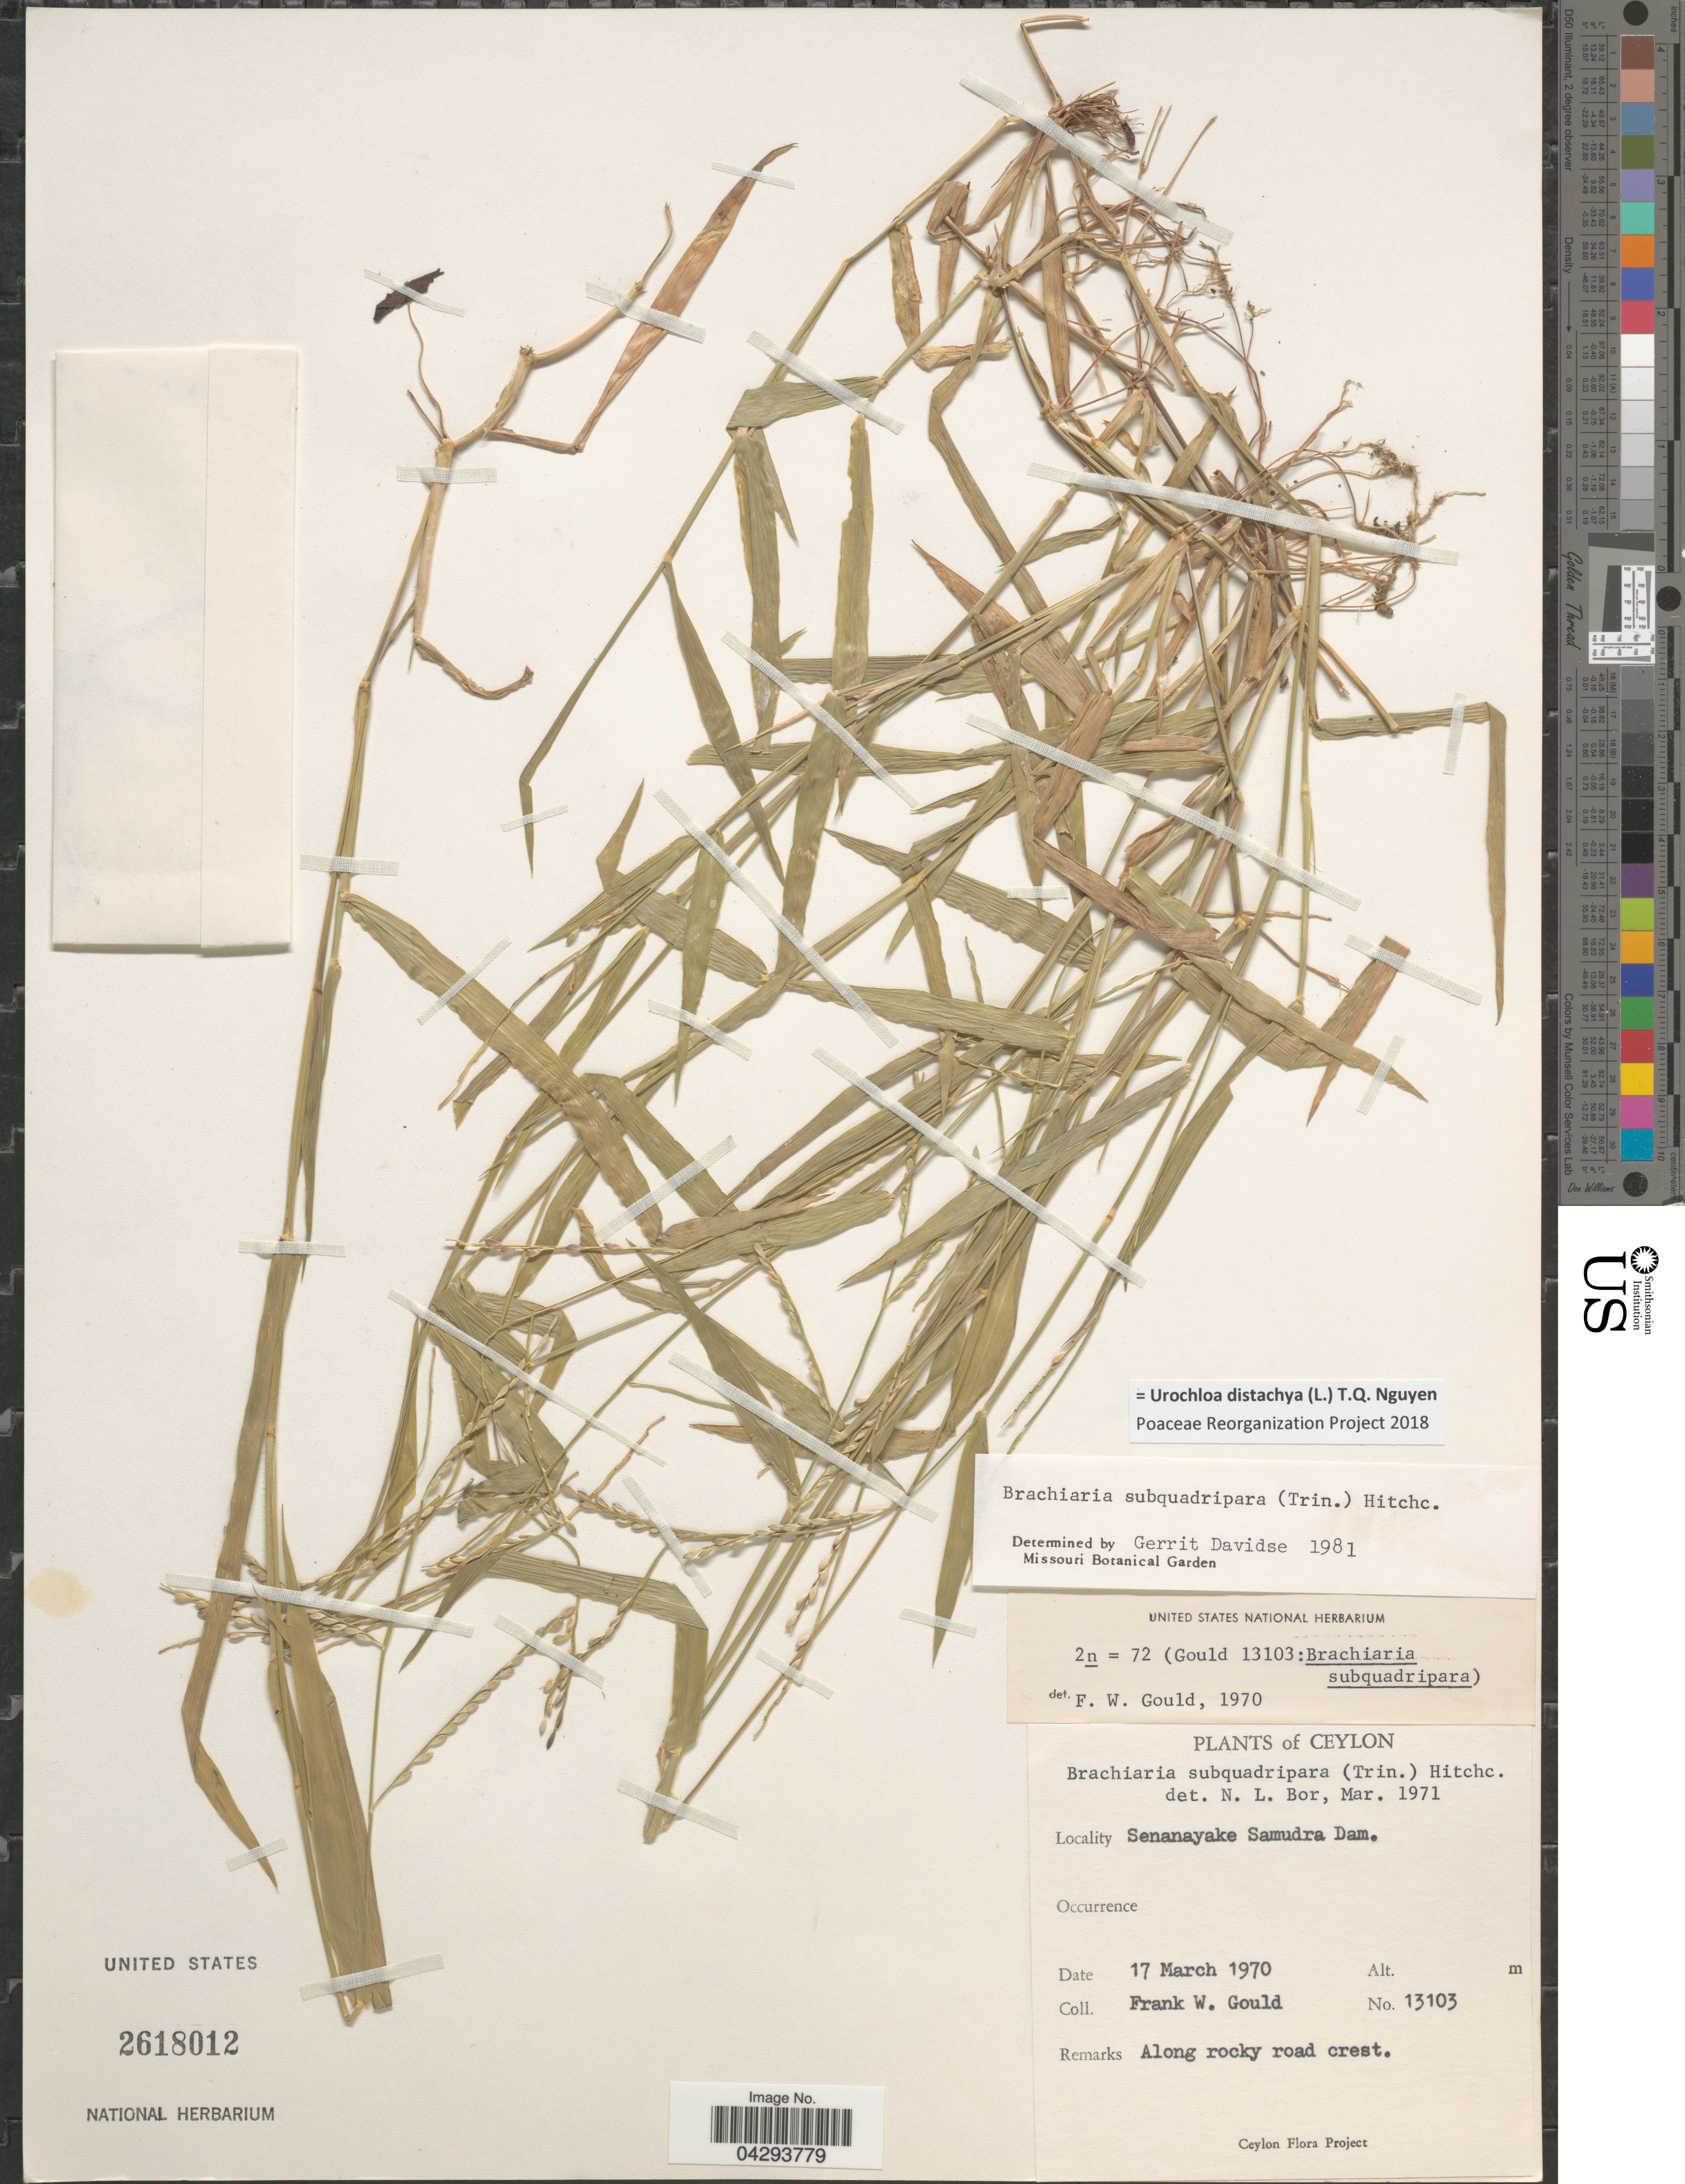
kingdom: Plantae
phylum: Tracheophyta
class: Liliopsida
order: Poales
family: Poaceae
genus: Urochloa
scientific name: Urochloa distachya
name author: (L.) T.Q. Nguyen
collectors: F. W. Gould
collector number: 13103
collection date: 1970-03-17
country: Sri Lanka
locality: Ceylon. Senanayake Samudra Dam.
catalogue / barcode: US 2618012